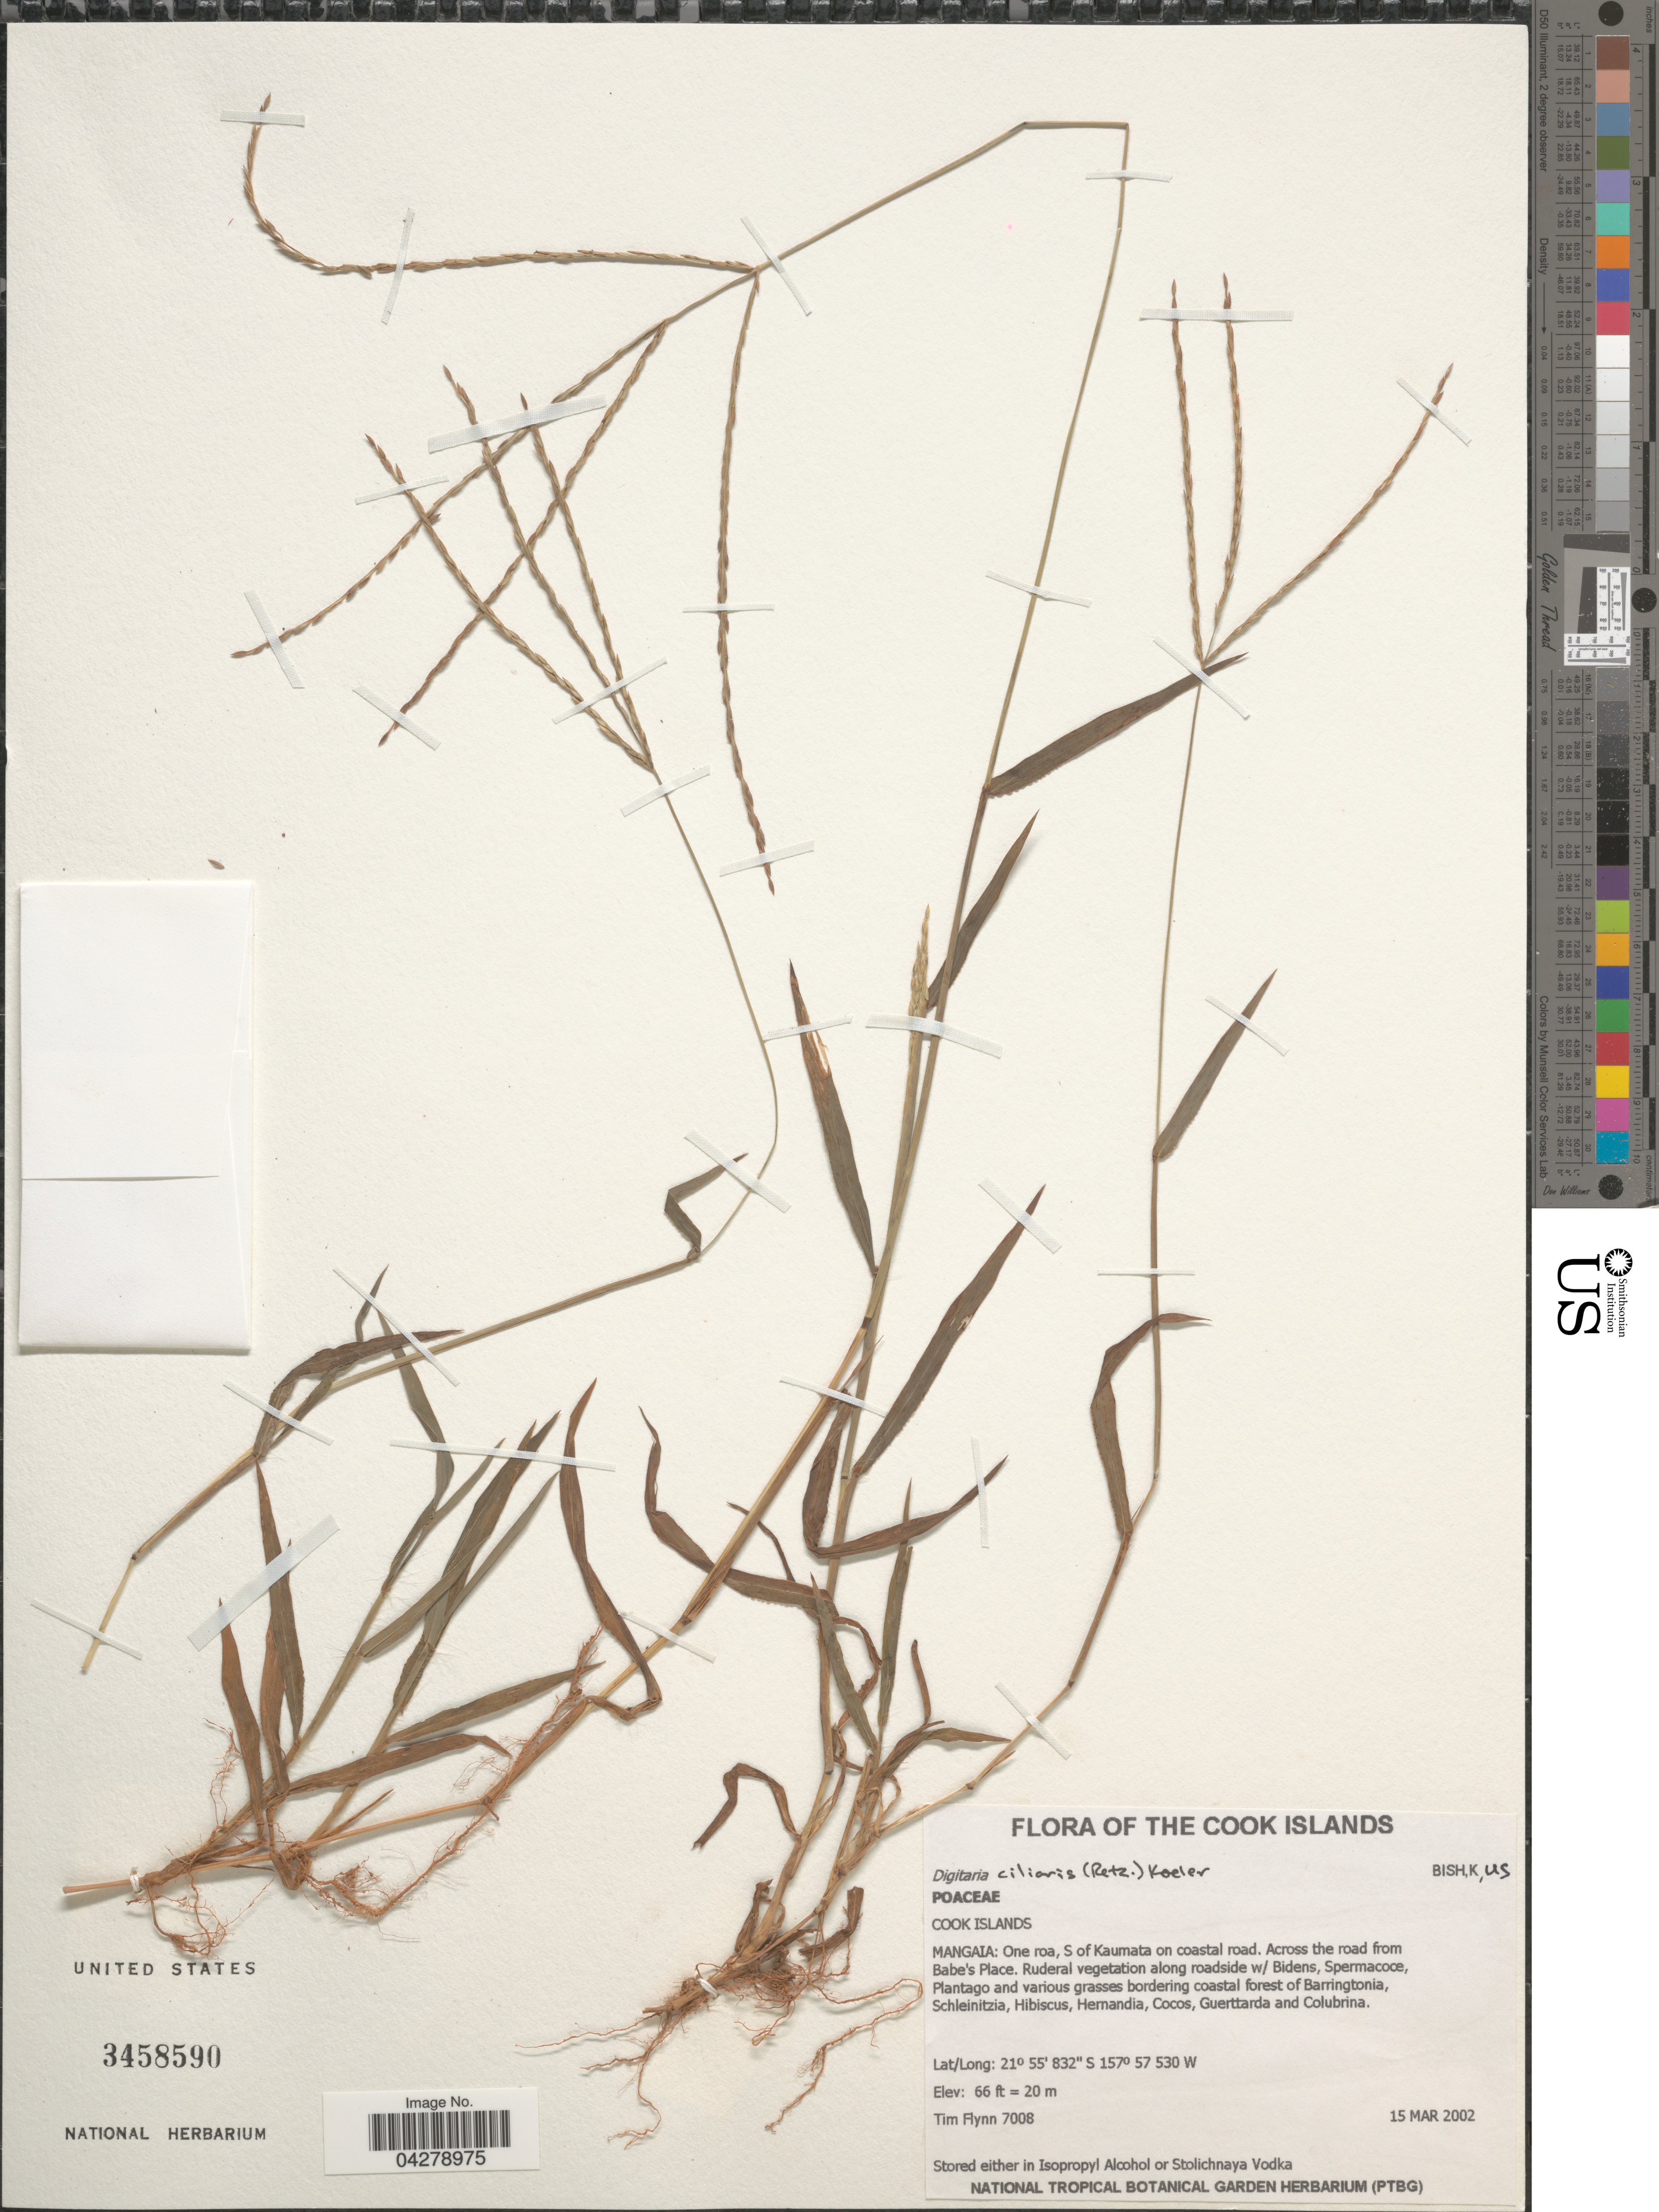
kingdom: Plantae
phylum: Tracheophyta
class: Liliopsida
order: Poales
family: Poaceae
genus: Digitaria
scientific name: Digitaria ciliaris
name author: (Retz.) Koeler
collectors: T. Flynn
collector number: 7008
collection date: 2002-03-15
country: Cook Islands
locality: Mangaia: One roa, S of Kaumata on coastal road. Across the road from Babe's Place.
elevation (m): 20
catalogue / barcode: US 3458590